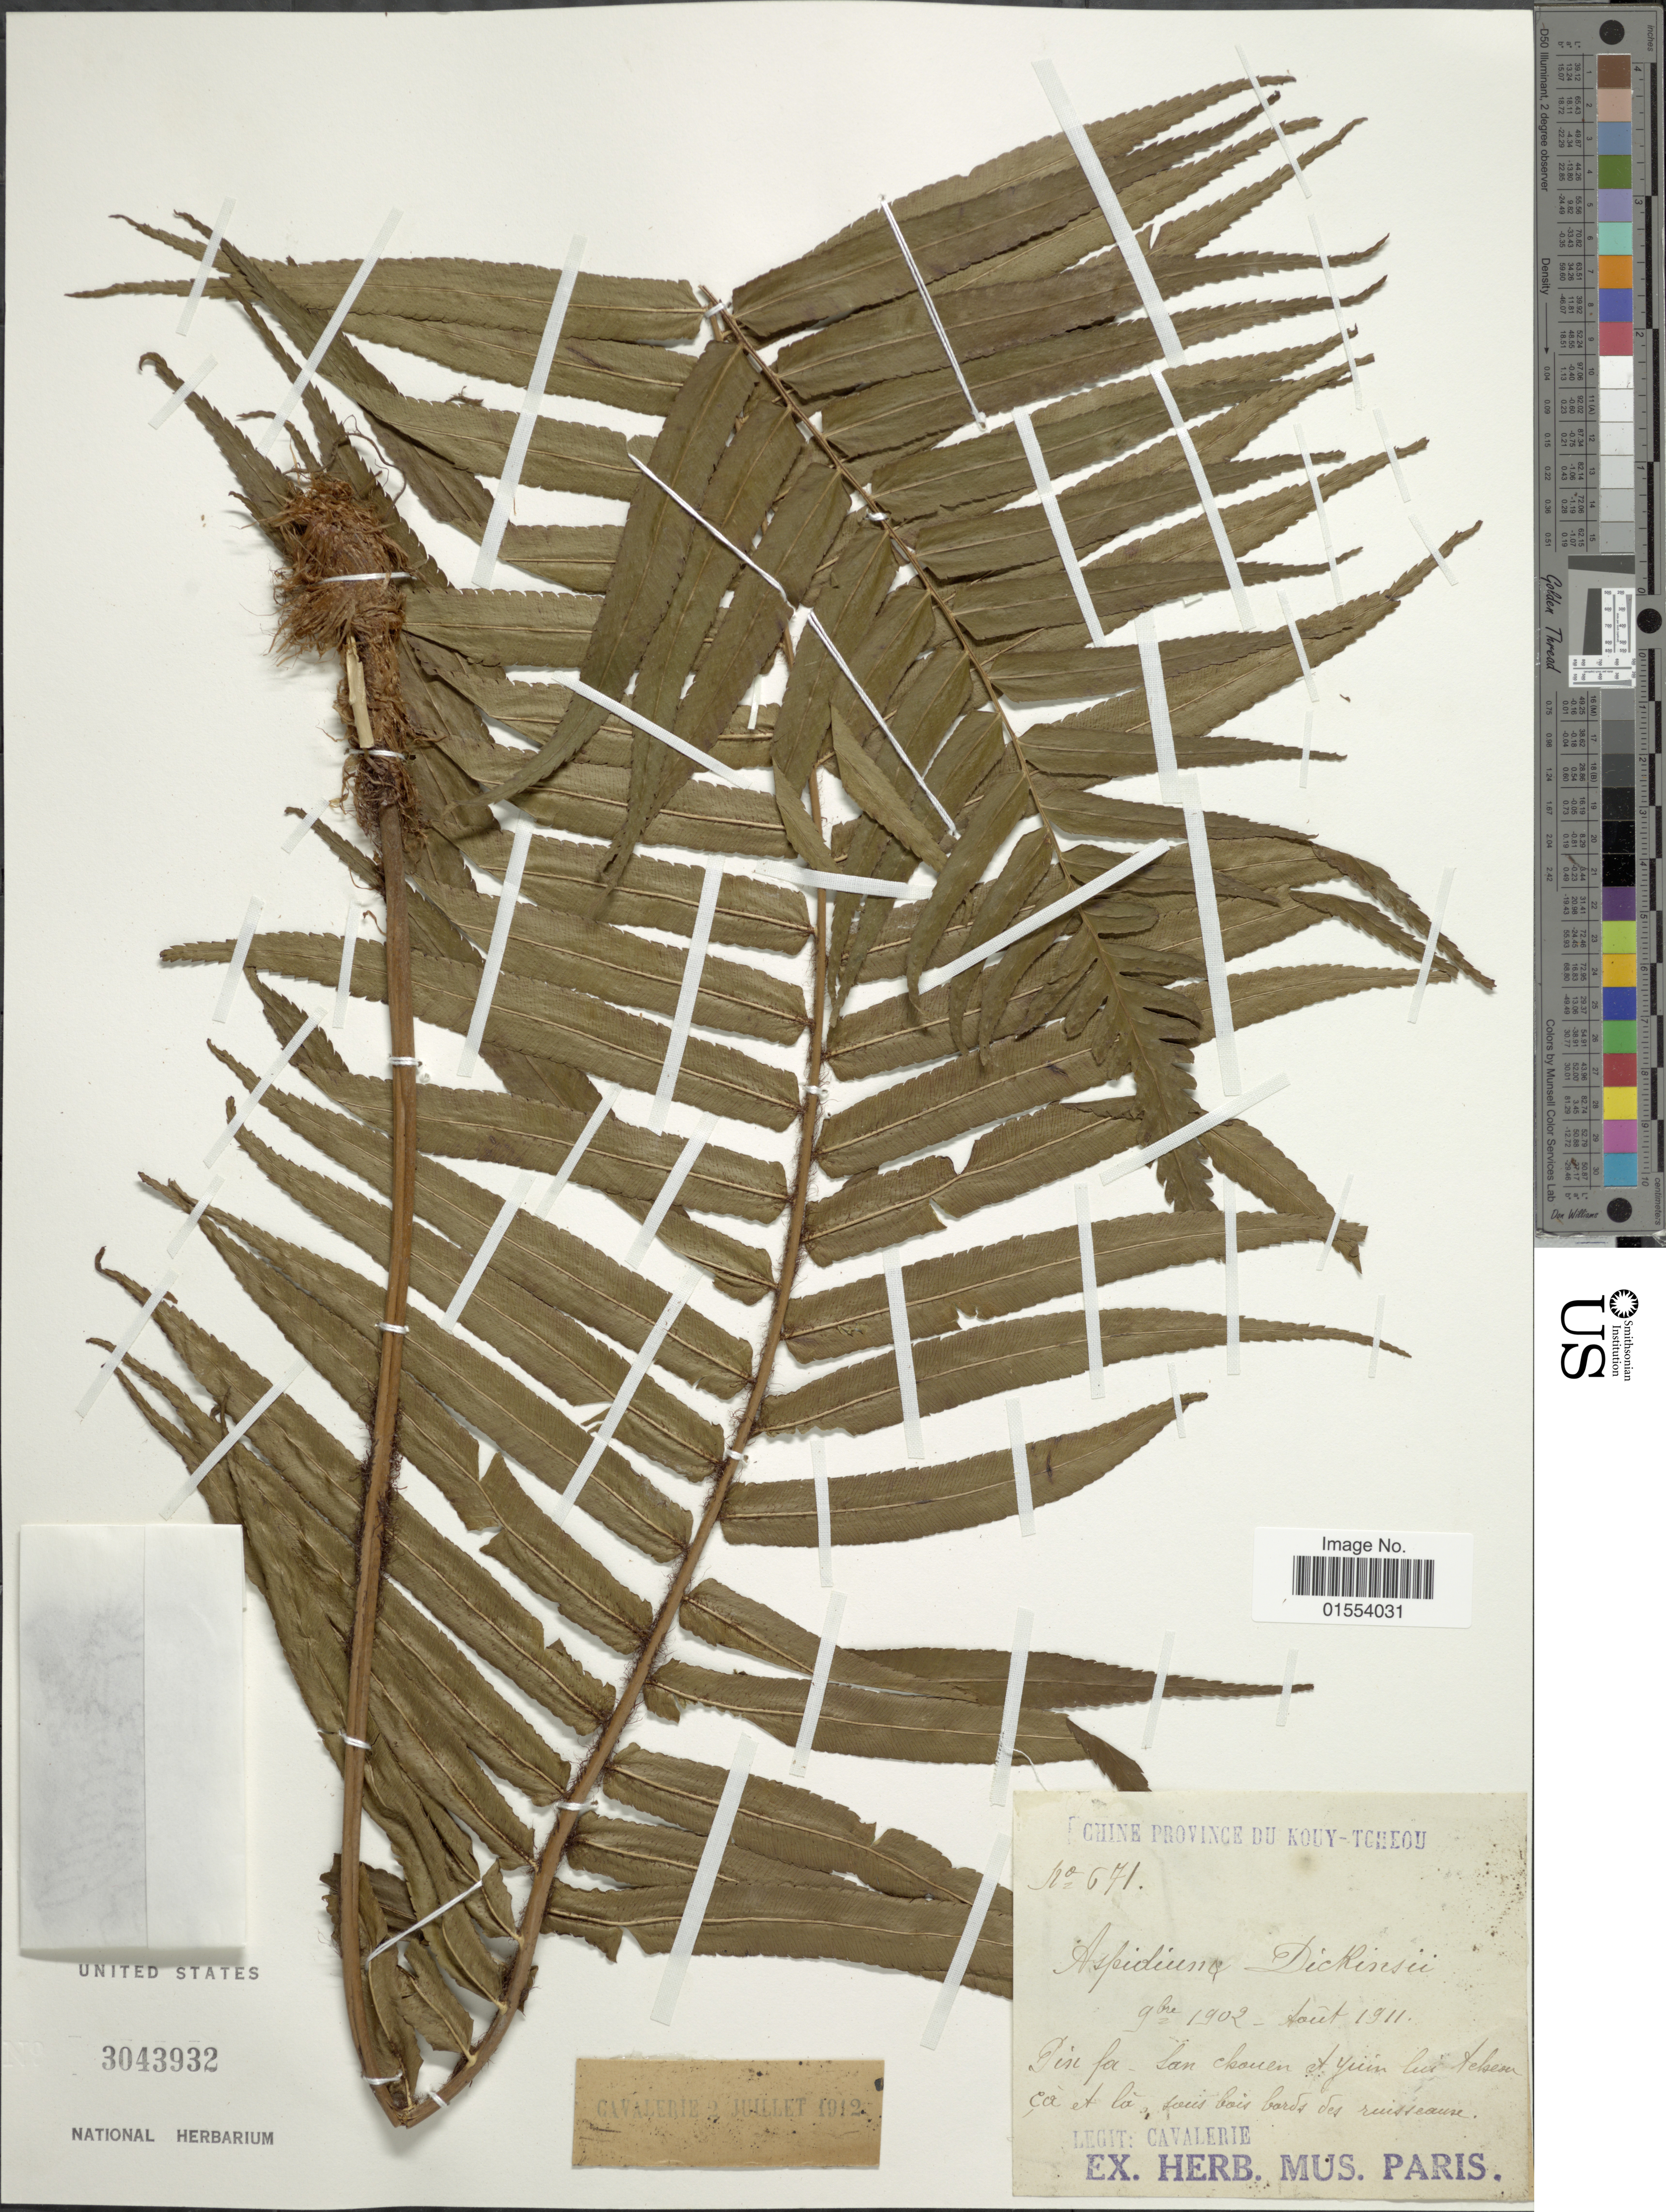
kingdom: Plantae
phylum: Tracheophyta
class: Polypodiopsida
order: Polypodiales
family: Dryopteridaceae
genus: Dryopteris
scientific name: Dryopteris dickinsii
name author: (Franch. & Sav.) Christ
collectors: -. Cavalerie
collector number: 671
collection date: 1902-11/1911-08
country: China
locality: Chine Province du Kouy-Tcheou. Pin fa - San Chauen et Yuin lui tchen ca et la souis bois bords des ruissanse. [interpreted]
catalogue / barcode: US 3043932